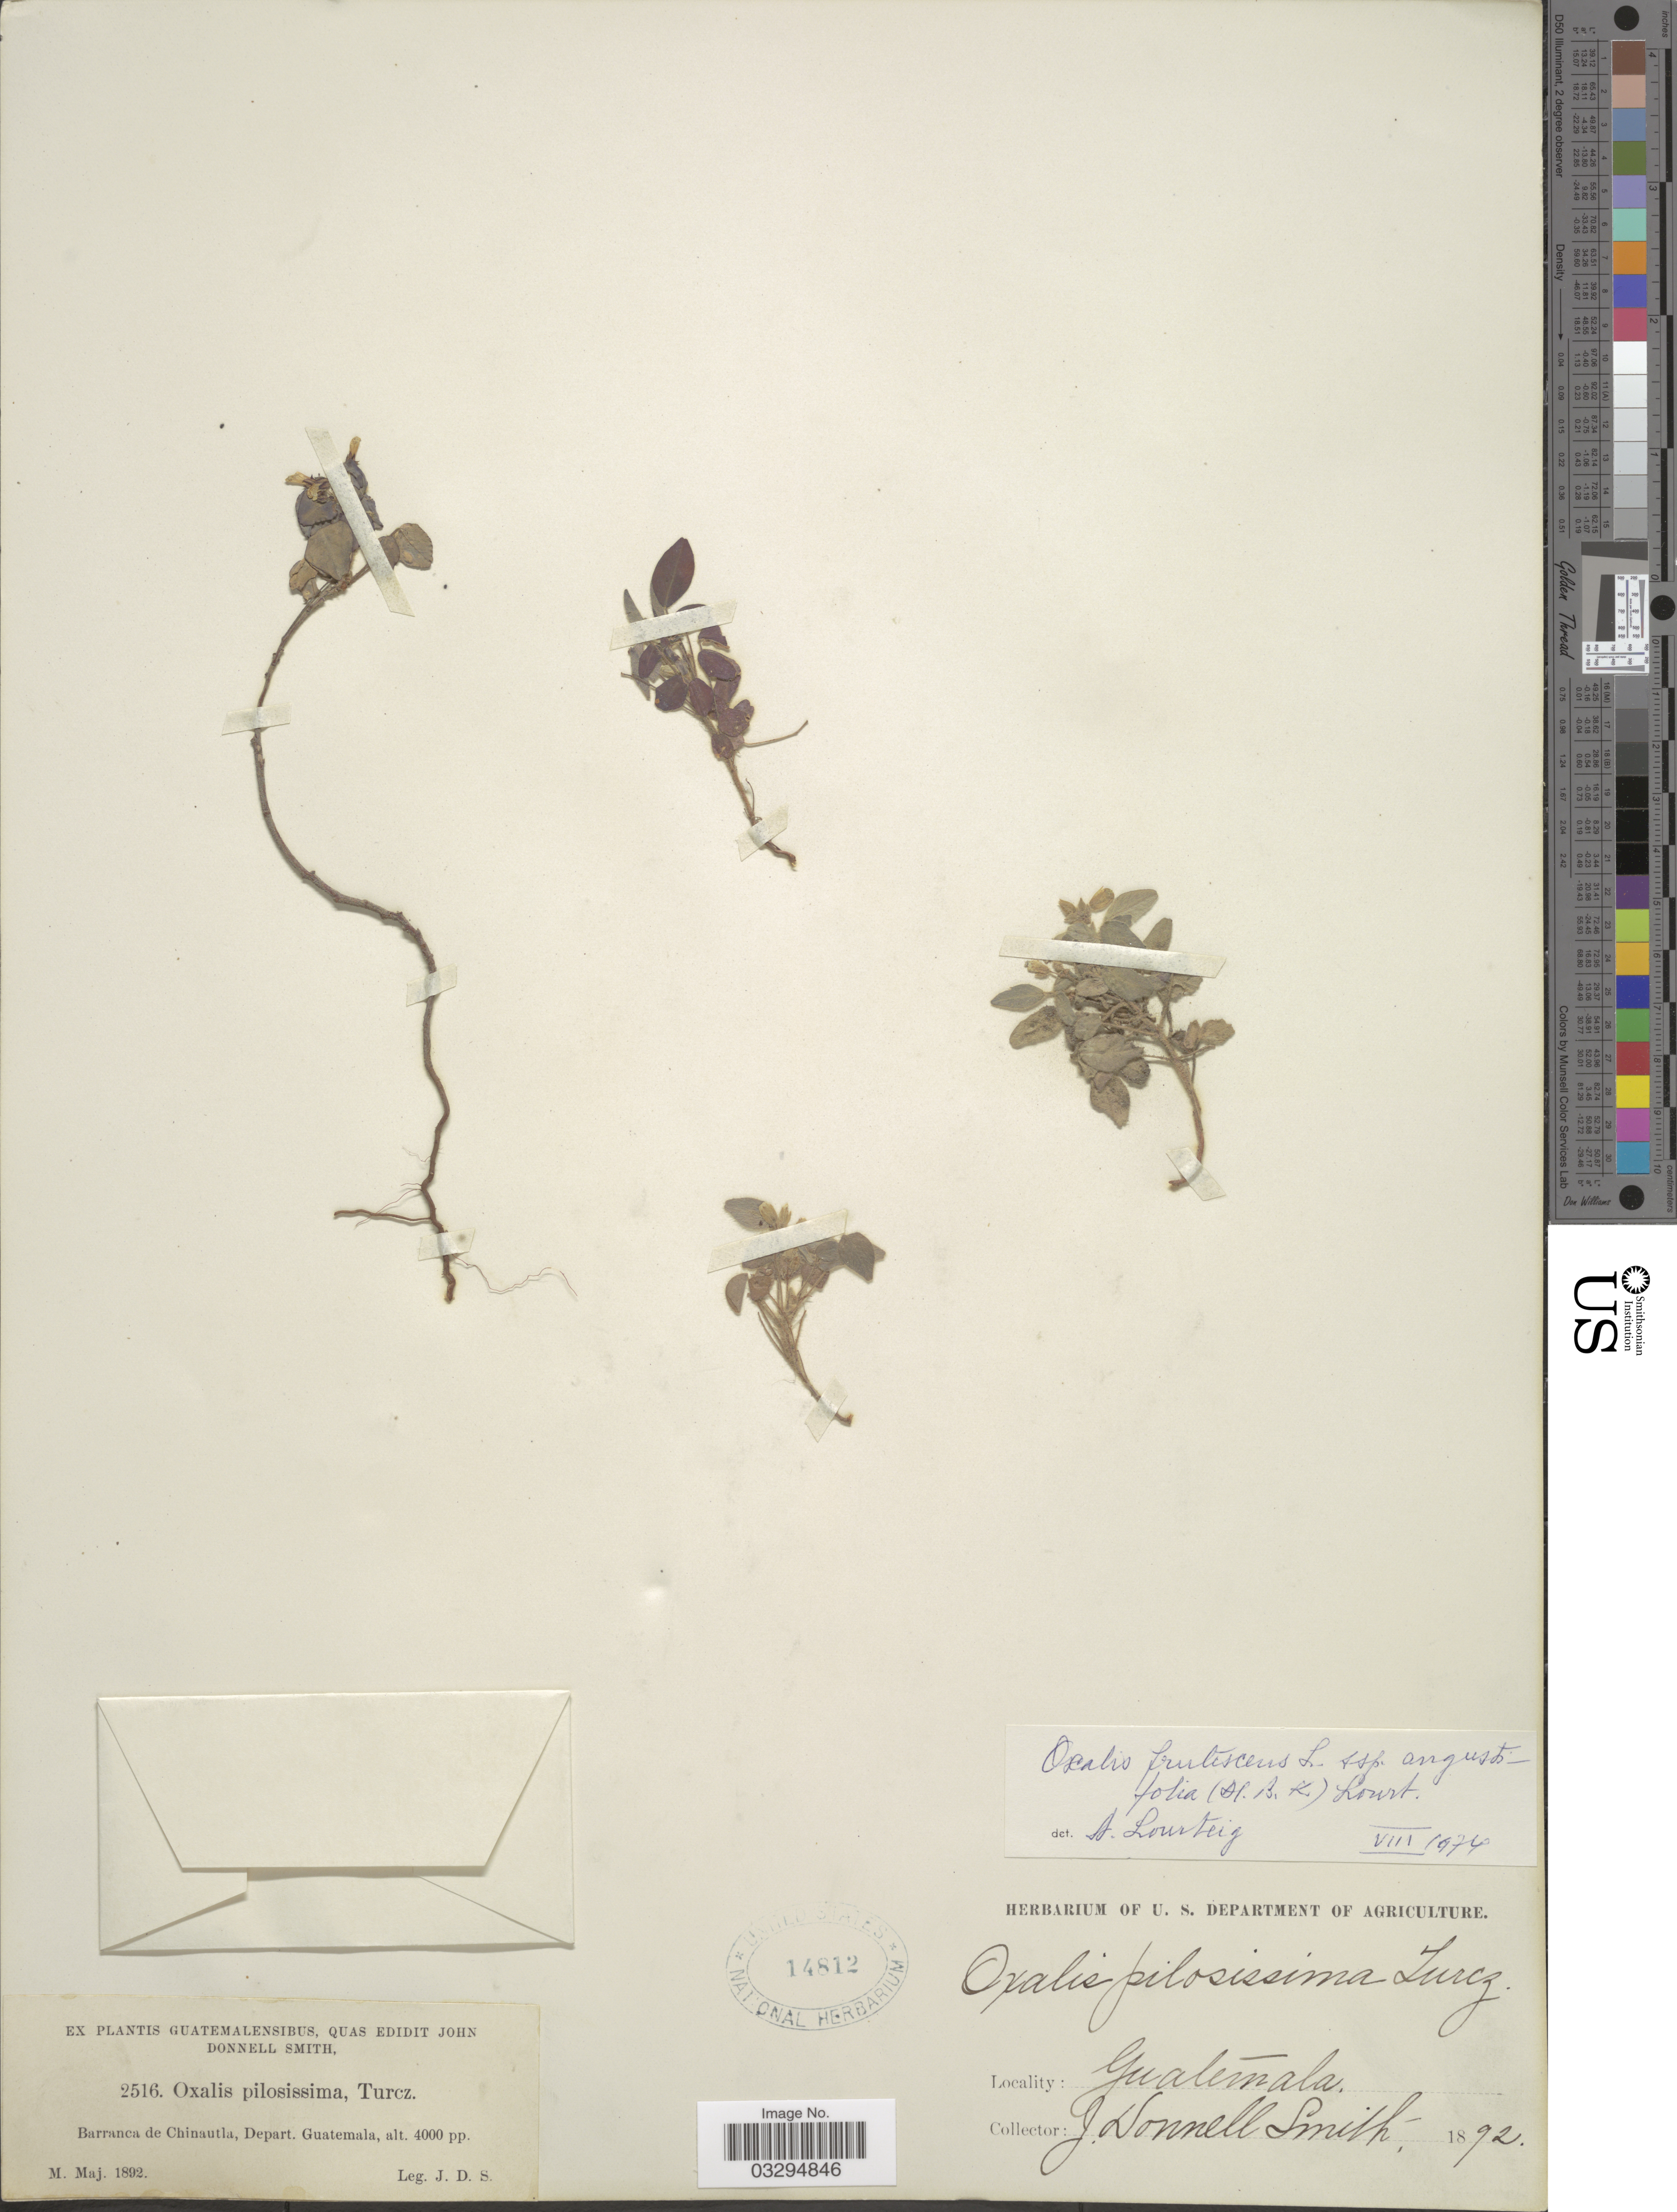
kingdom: Plantae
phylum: Tracheophyta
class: Magnoliopsida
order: Oxalidales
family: Oxalidaceae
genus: Oxalis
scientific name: Oxalis frutescens subsp. angustifolia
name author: (Kunth) Lourteig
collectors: J. Donnell Smith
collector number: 2516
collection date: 1892-05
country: Guatemala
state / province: Guatemala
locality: Barranca de Chinautla, Depart. Guatemala.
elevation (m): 1219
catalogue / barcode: US 14812